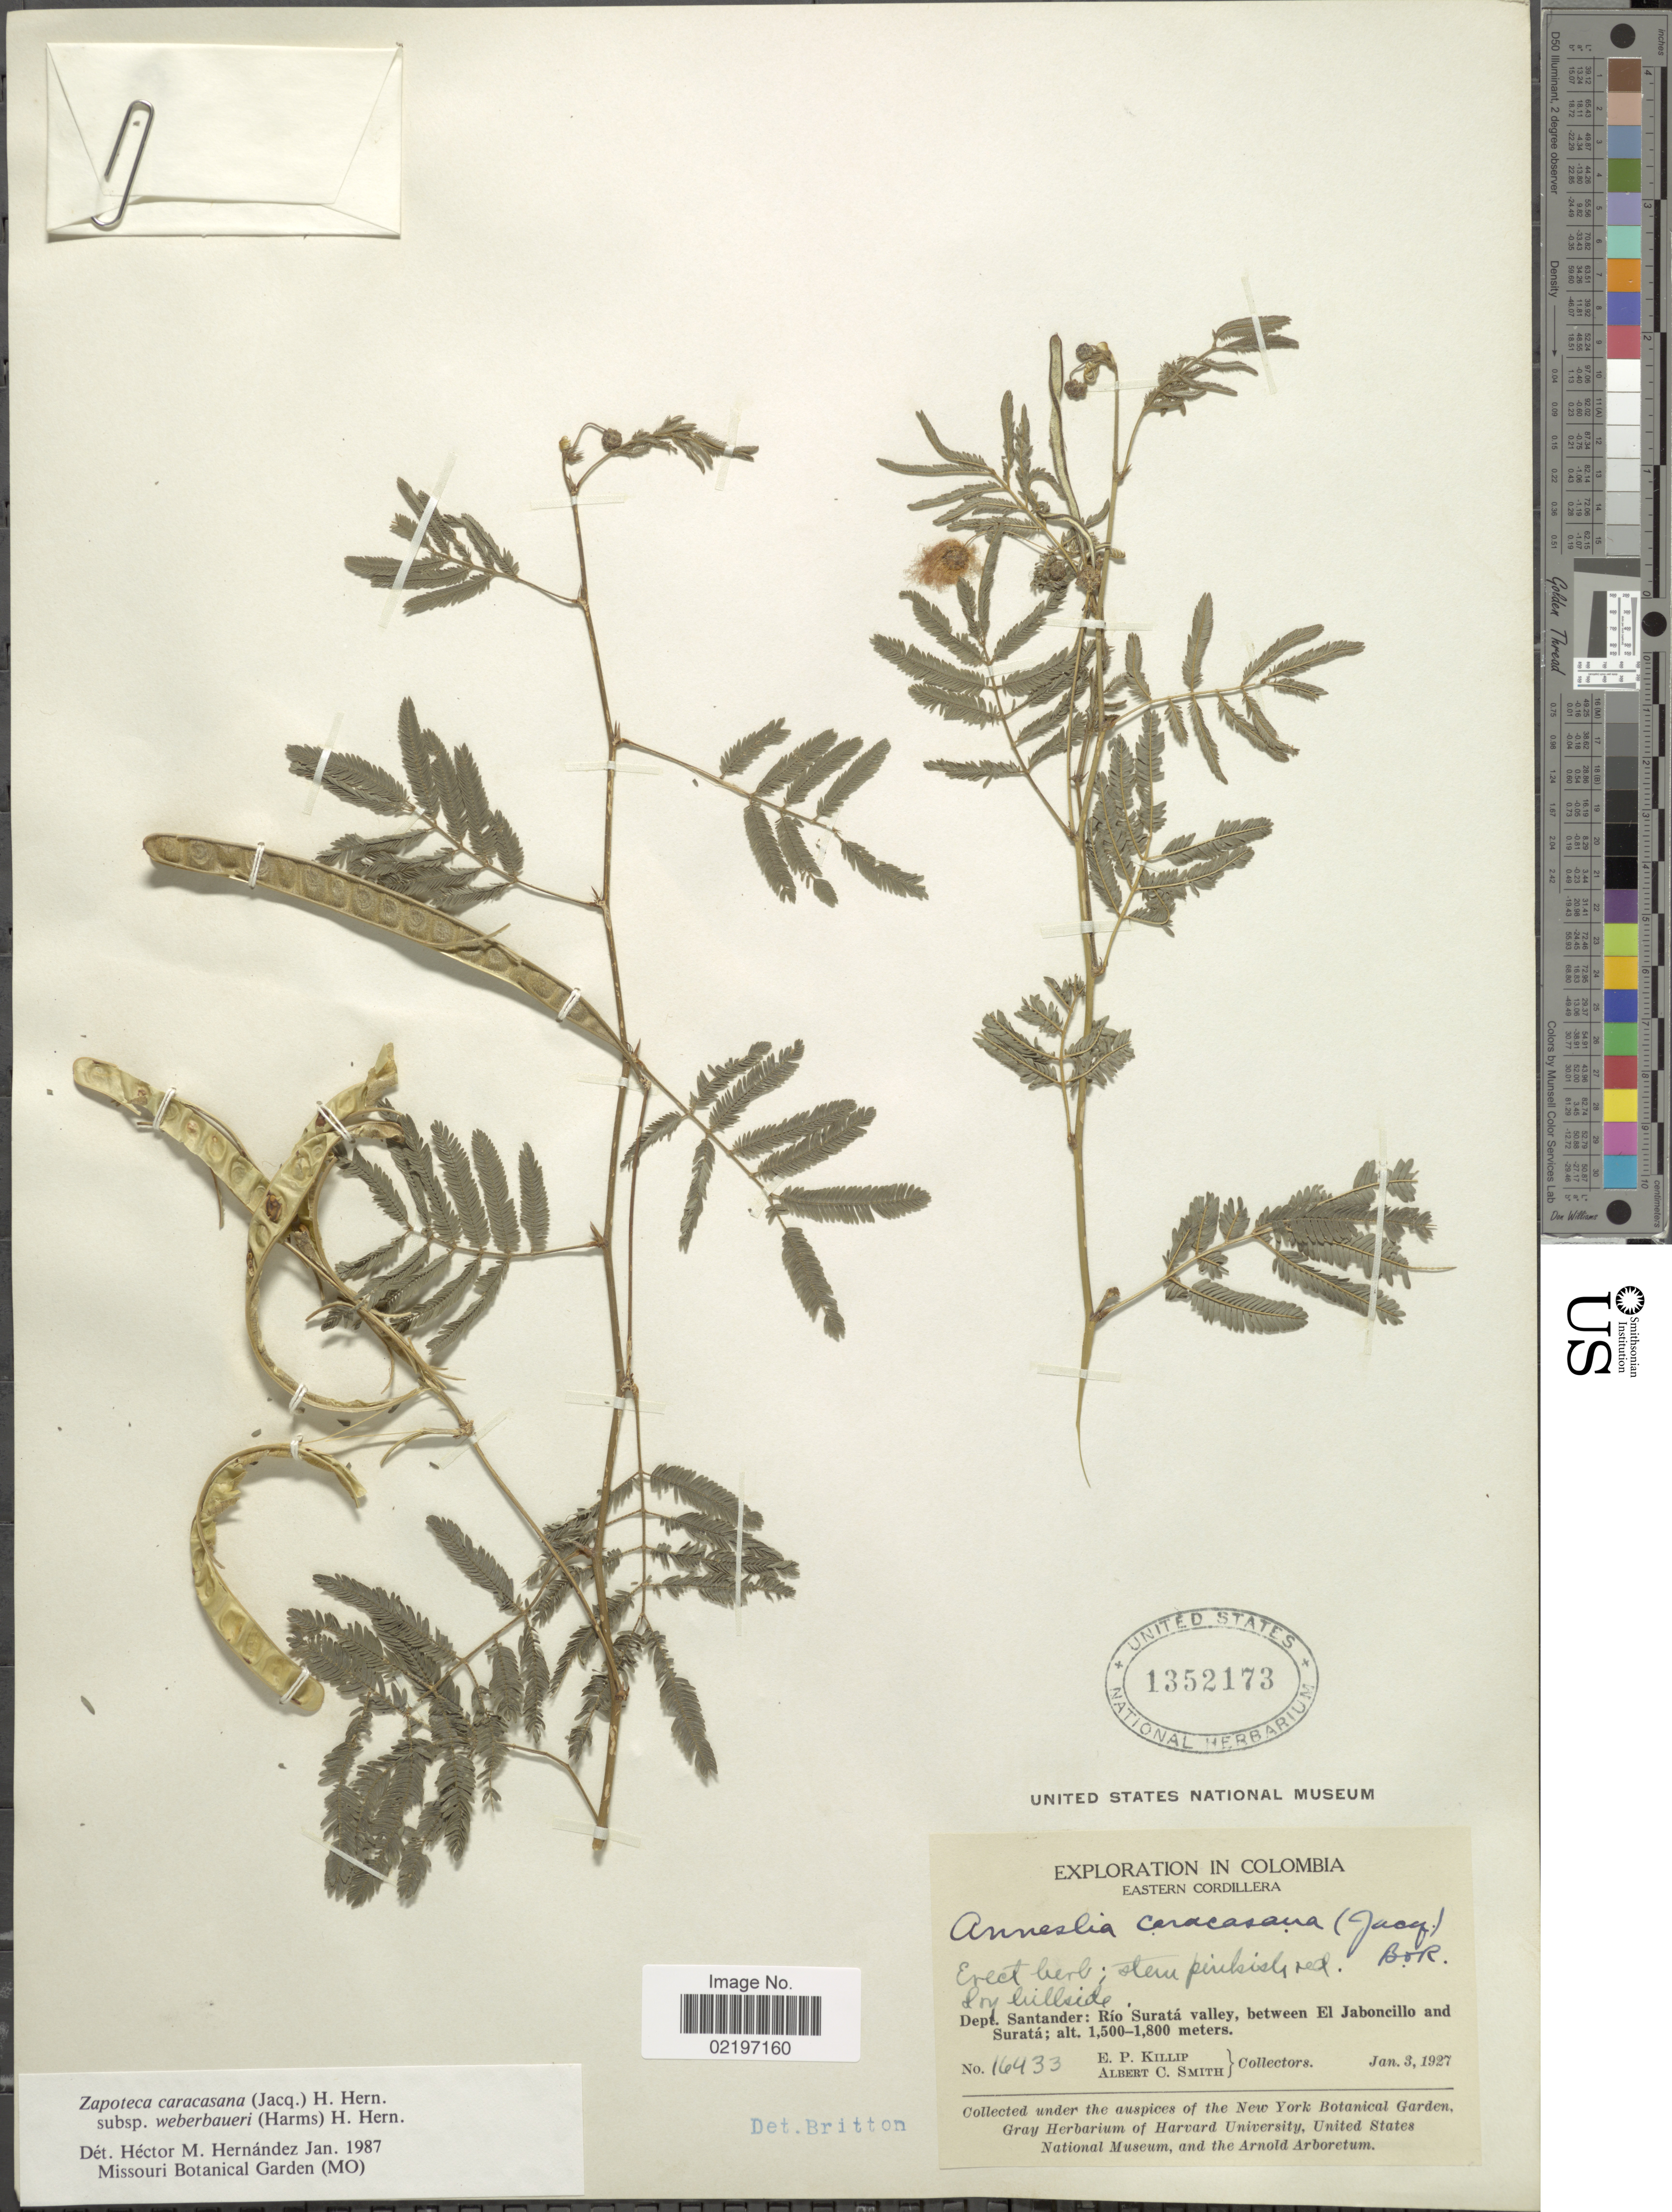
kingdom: Plantae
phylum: Tracheophyta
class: Magnoliopsida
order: Fabales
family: Fabaceae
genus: Zapoteca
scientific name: Zapoteca caracasana subsp. weberbaueri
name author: (Harms) H.M. Hern.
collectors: E. P. Killip & A. C. Smith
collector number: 16433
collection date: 1927-01-03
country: Colombia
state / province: Santander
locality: Eastern Cordillera: Rio Surata valley, between El Jaboncillo and Surata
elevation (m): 1500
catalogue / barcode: US 1352173